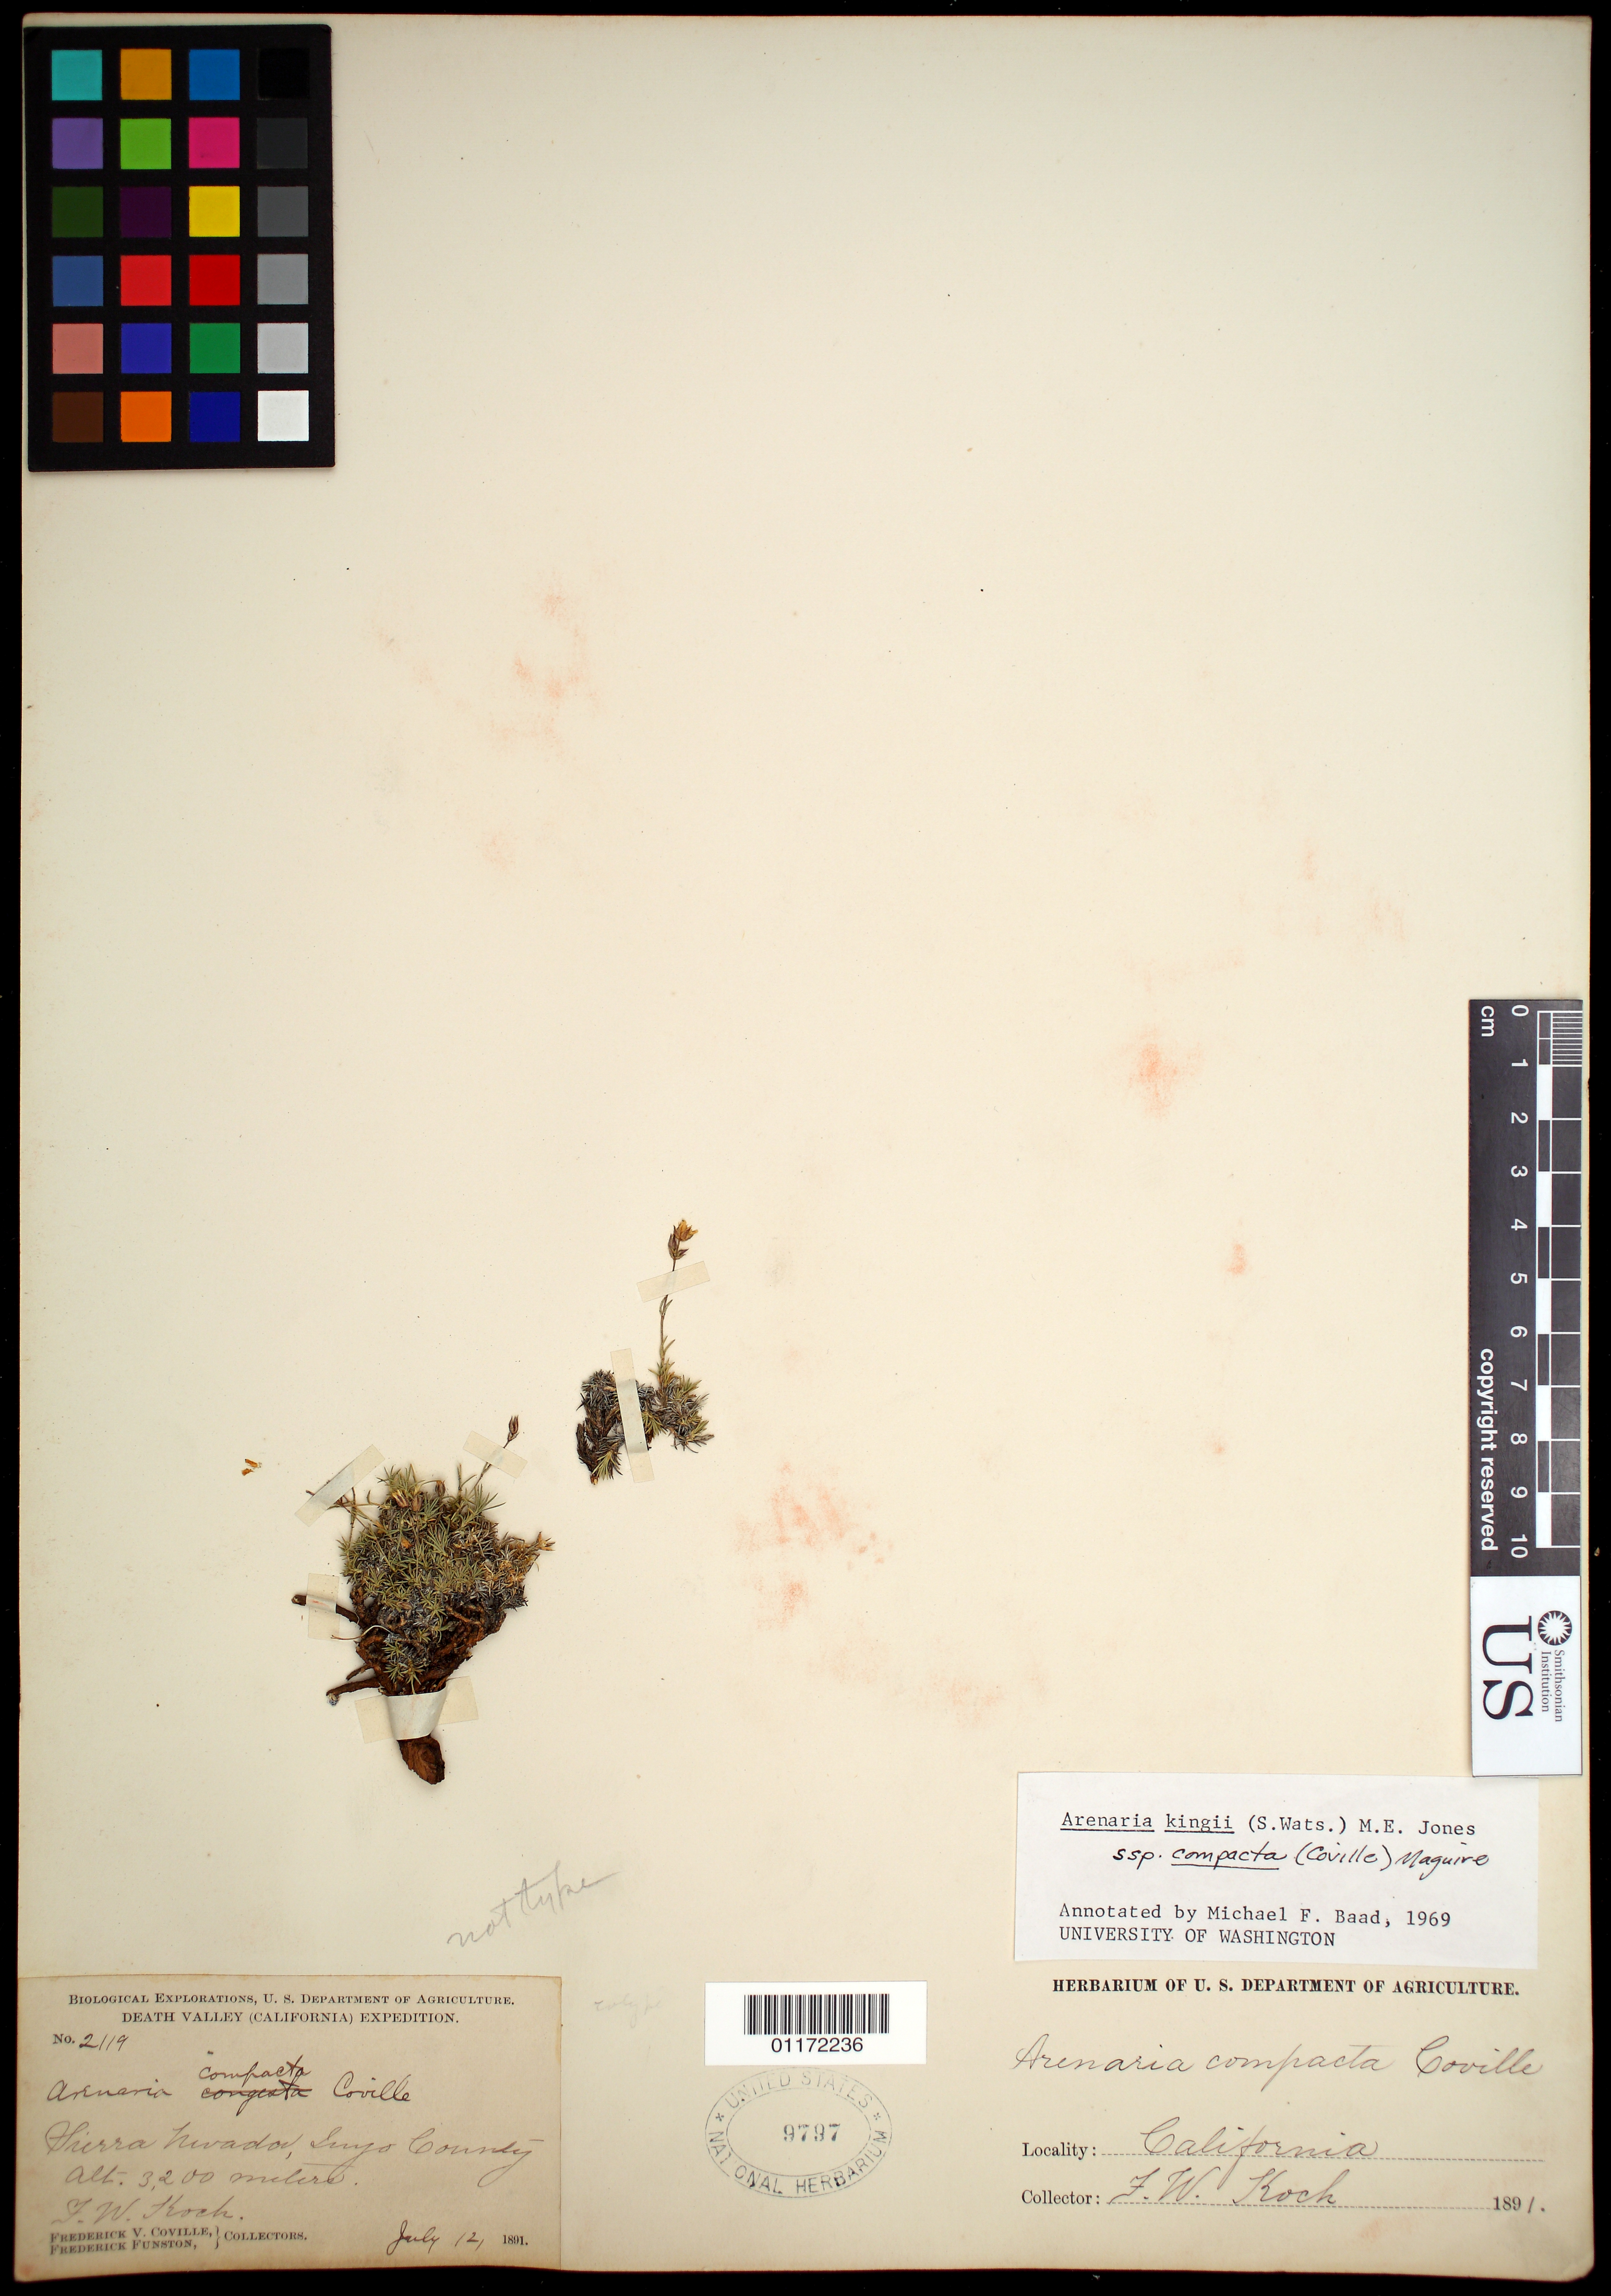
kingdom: Plantae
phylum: Tracheophyta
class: Magnoliopsida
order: Caryophyllales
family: Caryophyllaceae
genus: Eremogone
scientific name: Eremogone kingii var. compacta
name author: (Coville) N.H. Holmgren & P.K. Holmgren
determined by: U.S. National Herbarium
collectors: F. W. Koch, F. V. Coville & F. Funston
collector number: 2119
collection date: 1891-07-12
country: United States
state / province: California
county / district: Inyo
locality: Sierra Nevada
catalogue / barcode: US 9797